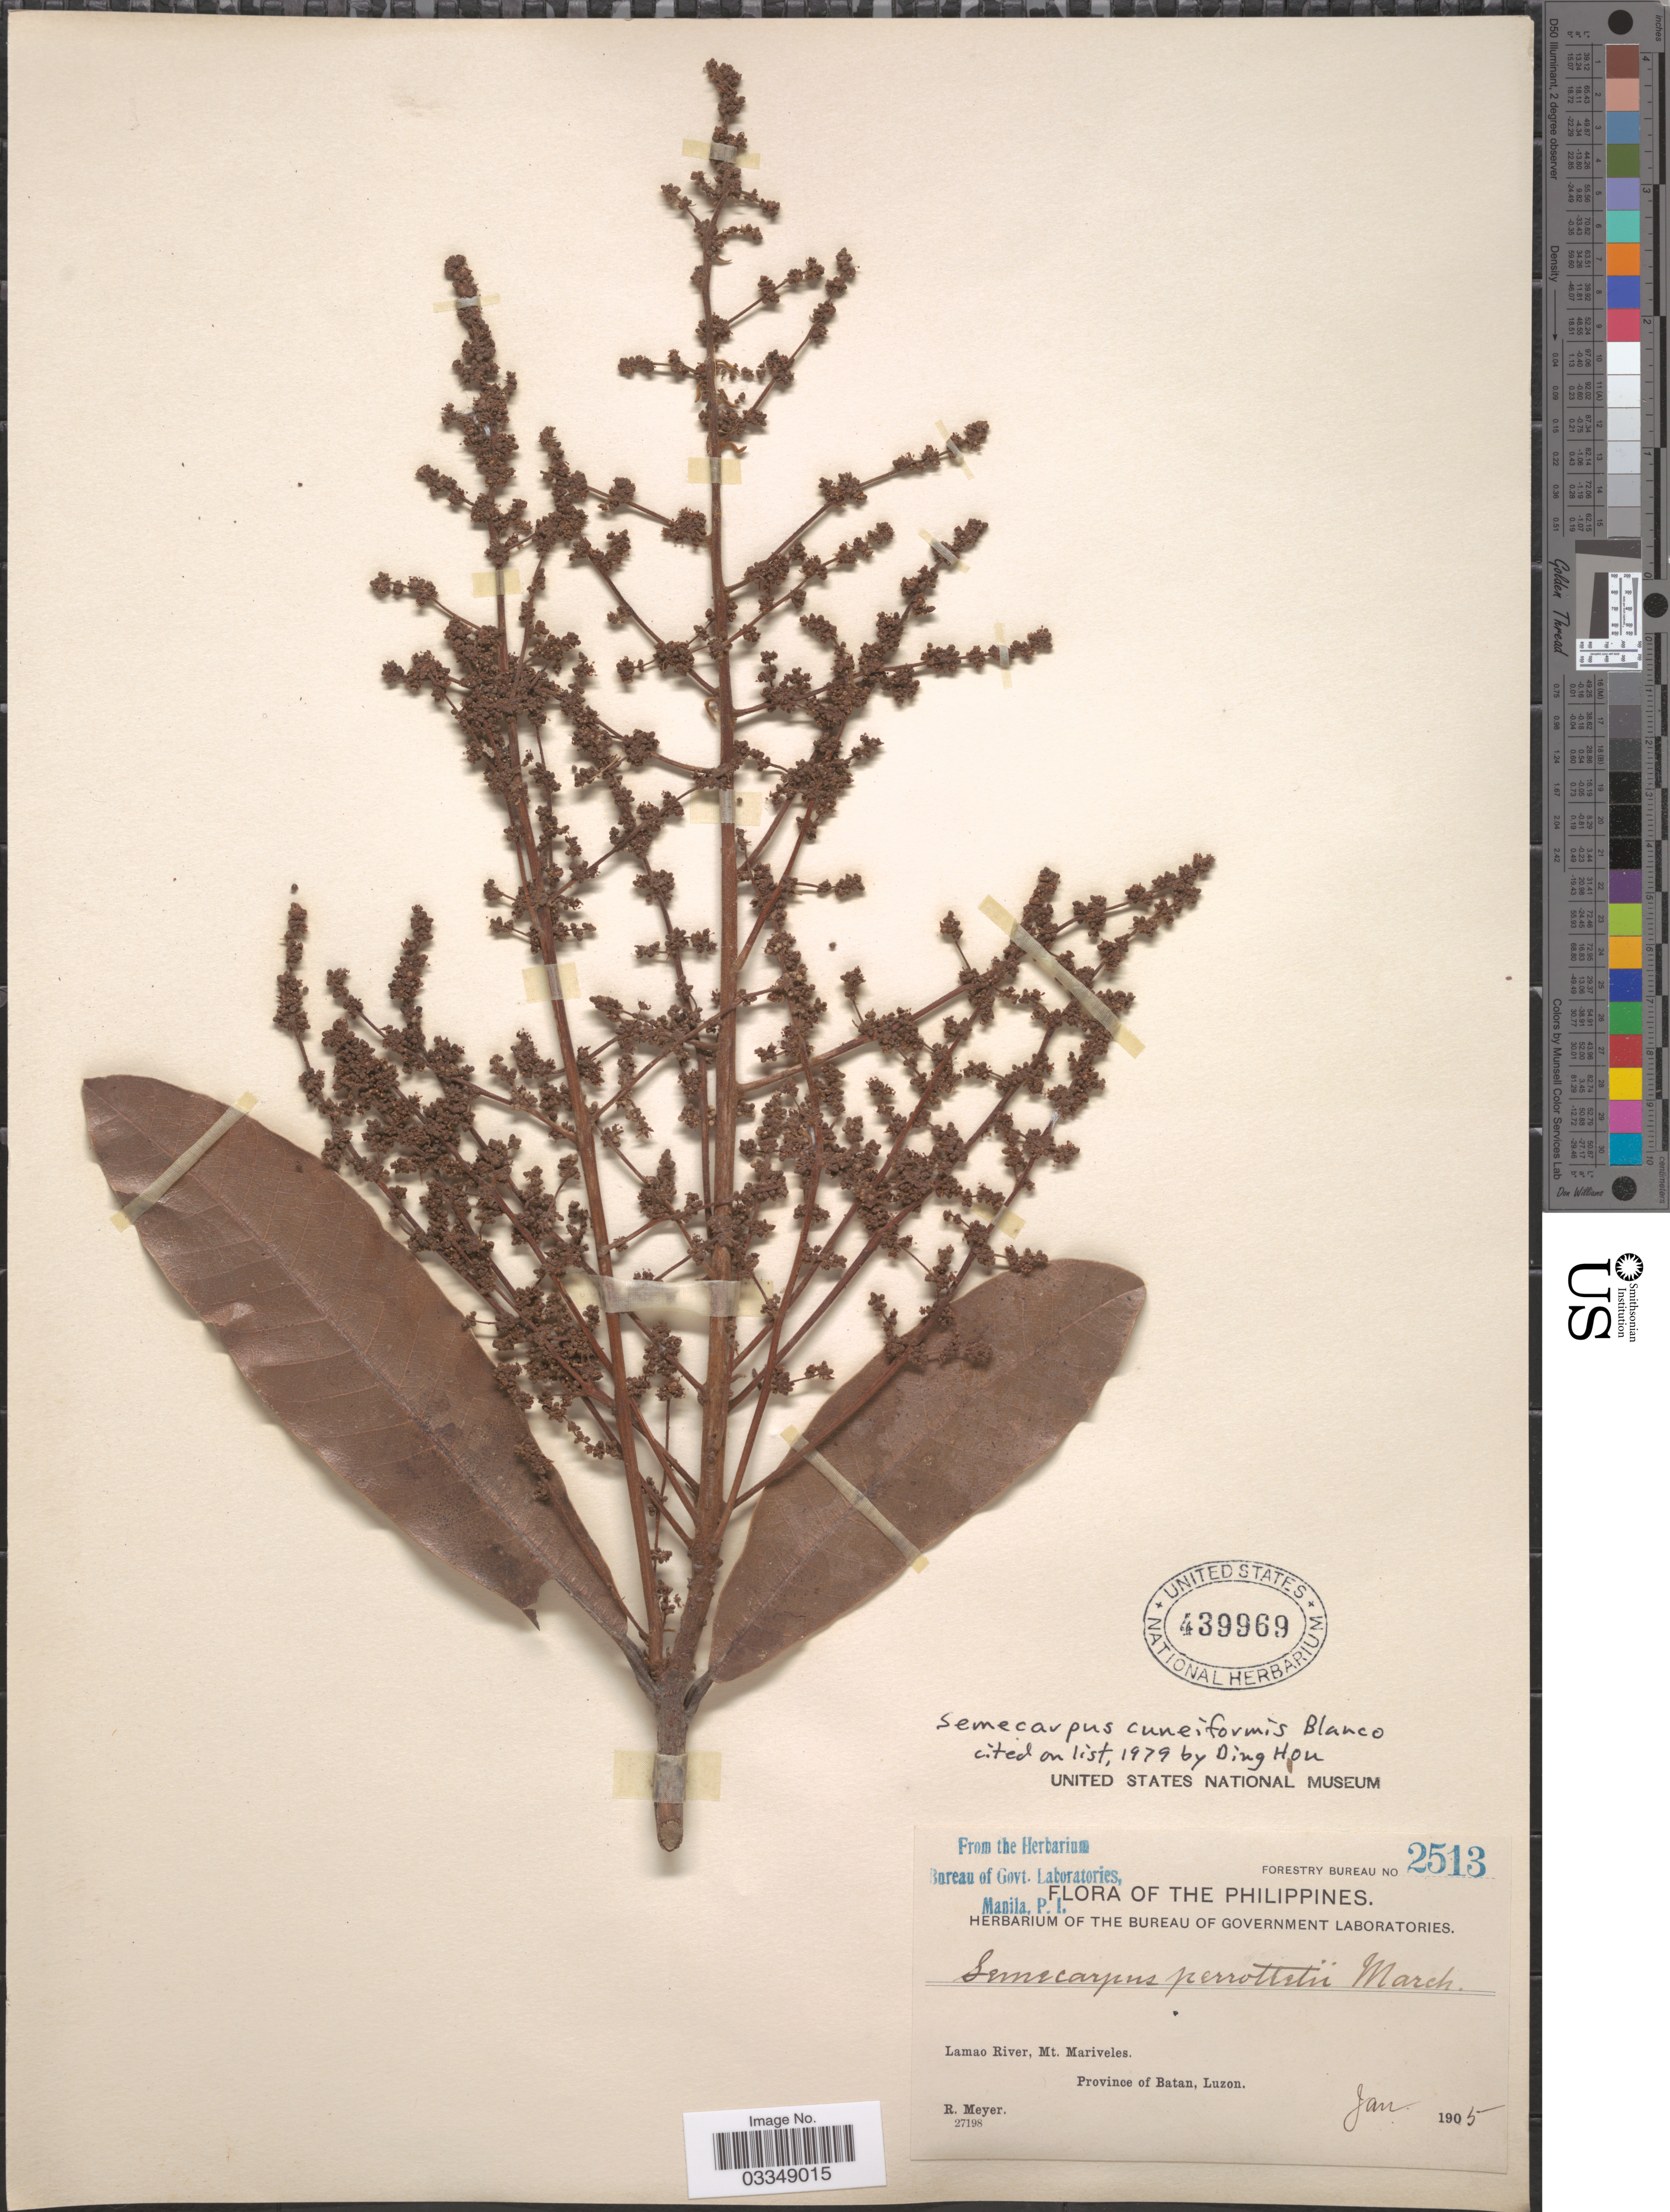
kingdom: Plantae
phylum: Tracheophyta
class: Magnoliopsida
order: Sapindales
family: Anacardiaceae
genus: Semecarpus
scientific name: Semecarpus cuneiformis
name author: Blanco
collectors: R. Meyer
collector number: Forestry Bureau 2513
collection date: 1905-01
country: Philippines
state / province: Cagayan Valley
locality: Lamao River, Mt. Mariveles. Province of Batan, Luzon.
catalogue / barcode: US 439969